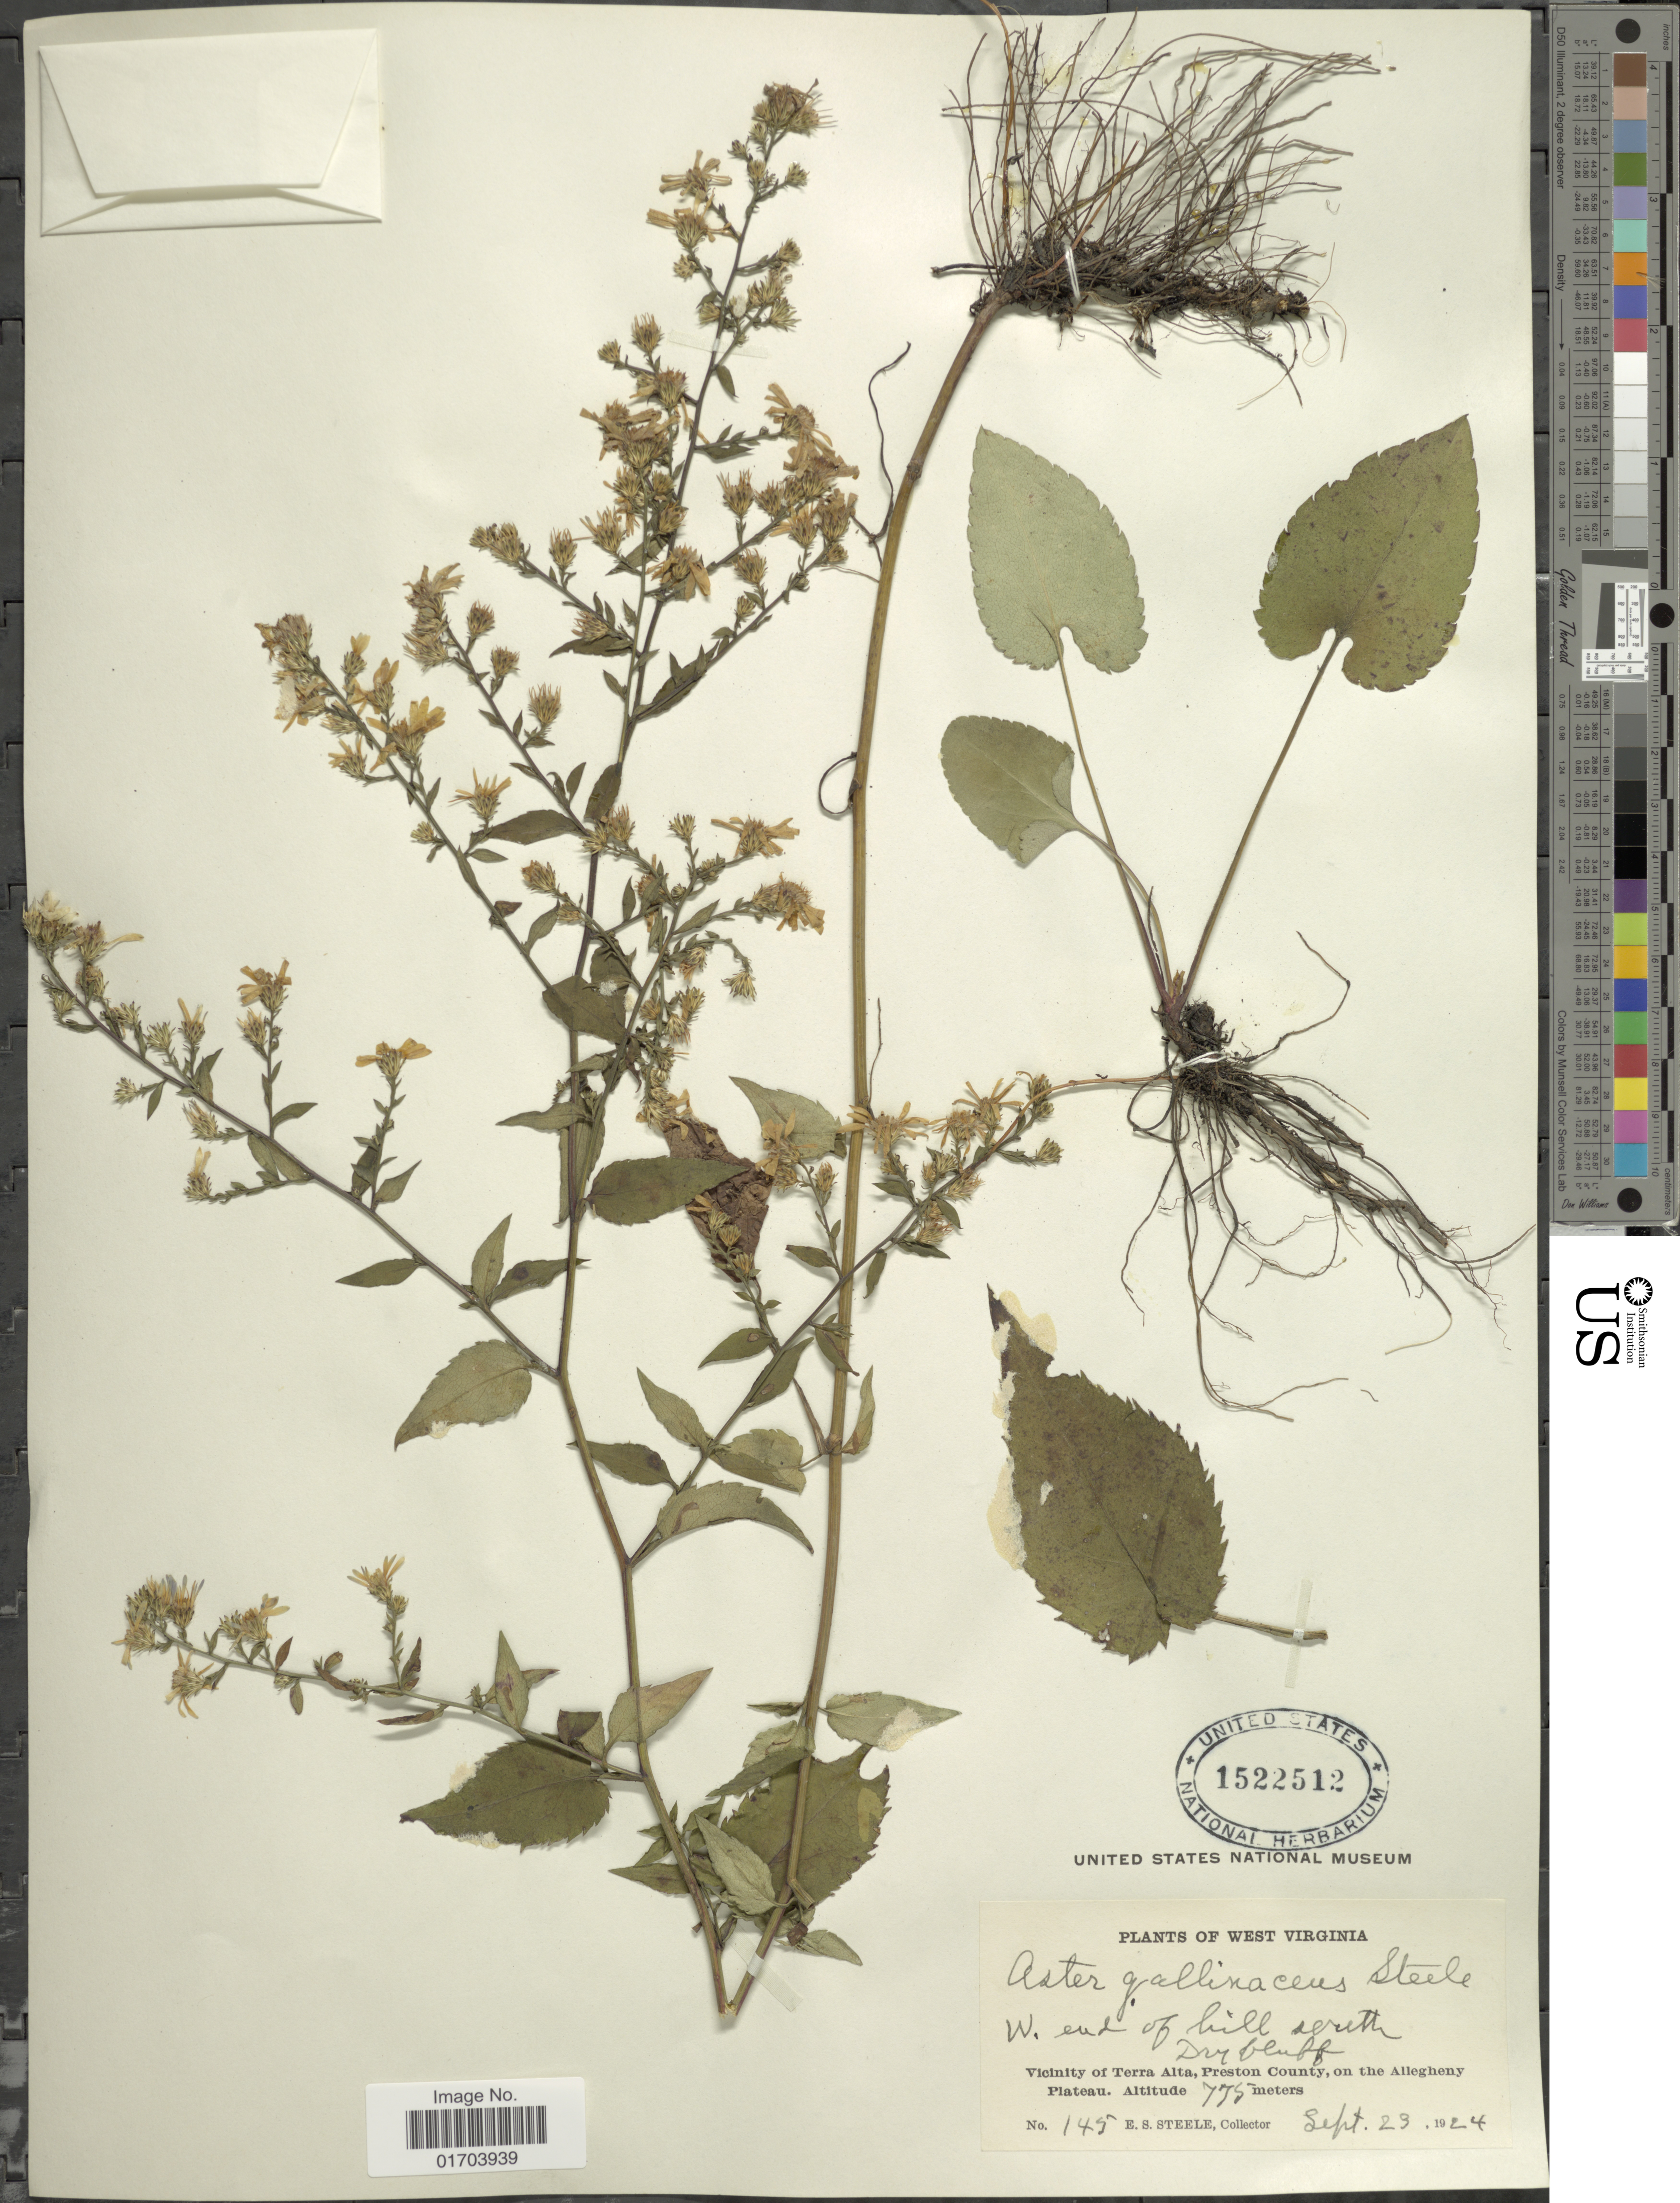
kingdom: Plantae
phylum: Tracheophyta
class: Magnoliopsida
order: Asterales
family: Asteraceae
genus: Aster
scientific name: Aster gallinaceus E.S. Steele sp. nov. ined.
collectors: E. Steele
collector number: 145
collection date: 1924-09-23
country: United States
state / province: West Virginia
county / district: Preston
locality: W. end of hill south dry bluff, vicinity of Terra Alta, Preston County, on the Allegheny Plateau.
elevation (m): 775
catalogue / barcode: US 1522512